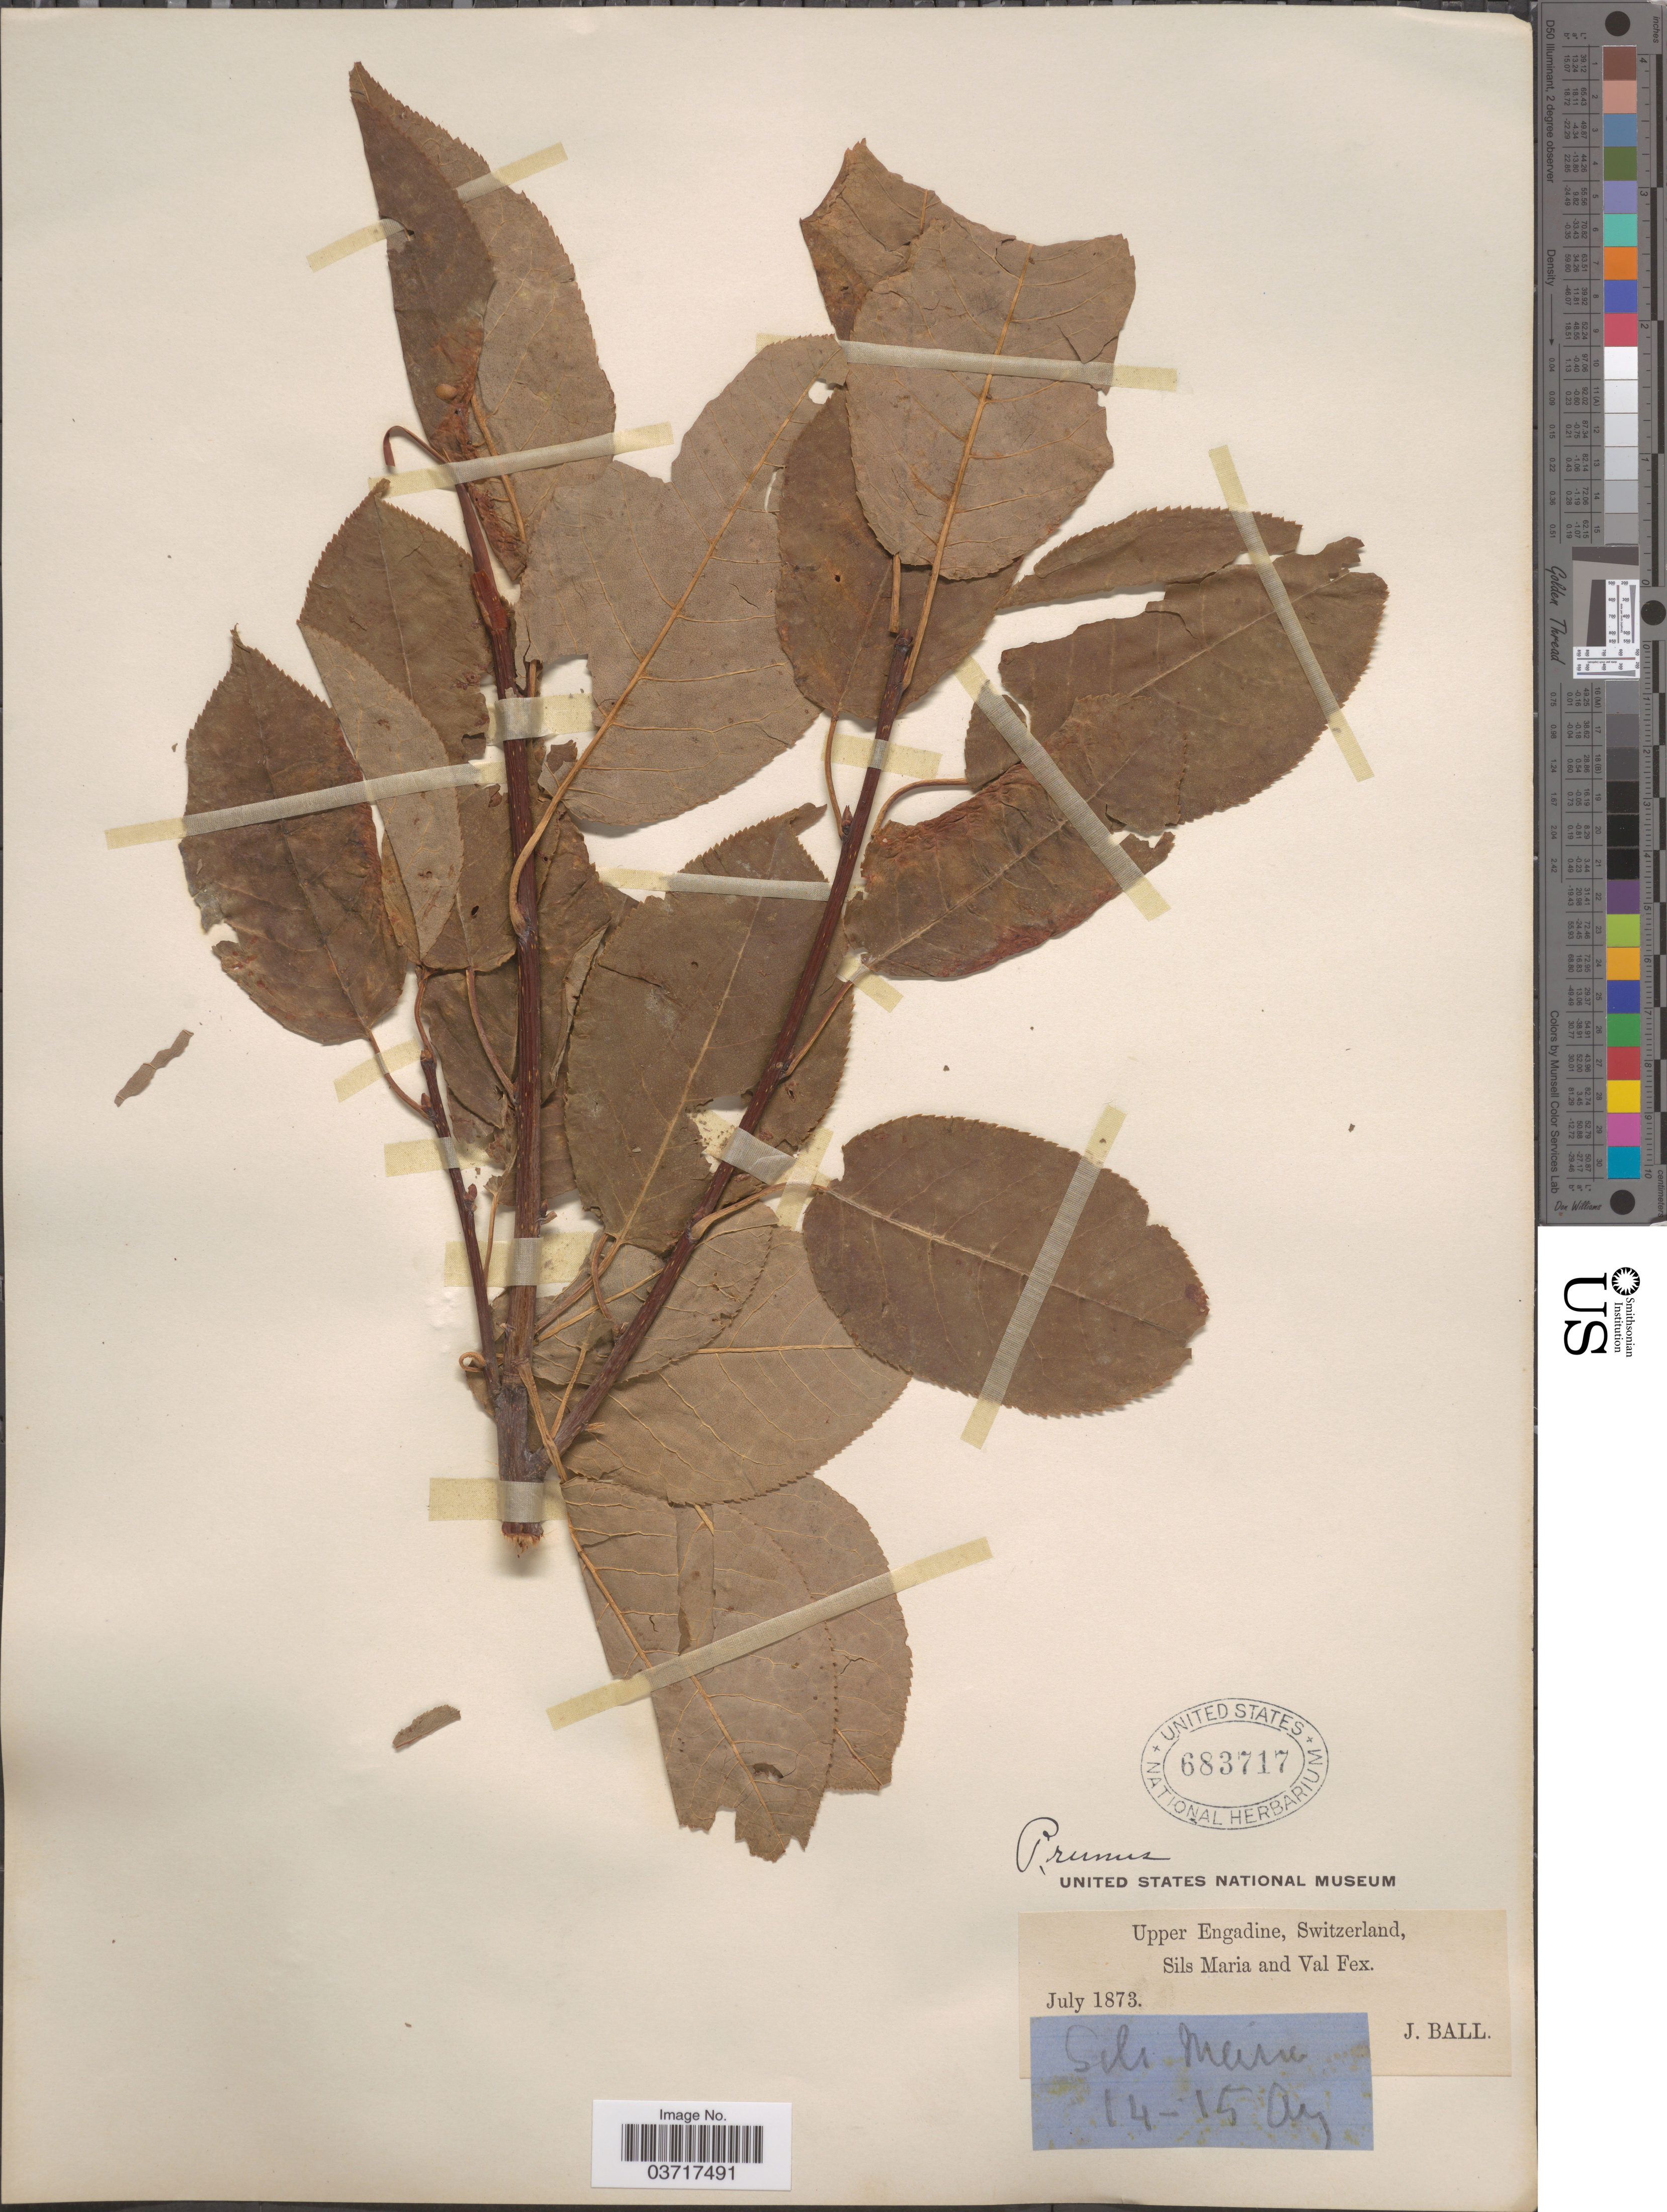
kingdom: Plantae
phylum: Tracheophyta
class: Magnoliopsida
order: Rosales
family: Rosaceae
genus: Prunus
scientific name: Prunus sp.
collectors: J. Ball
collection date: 1873-07/1873-08-15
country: Switzerland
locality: Upper Engadine, Sils Maria and Val Fex.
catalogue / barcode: US 683717